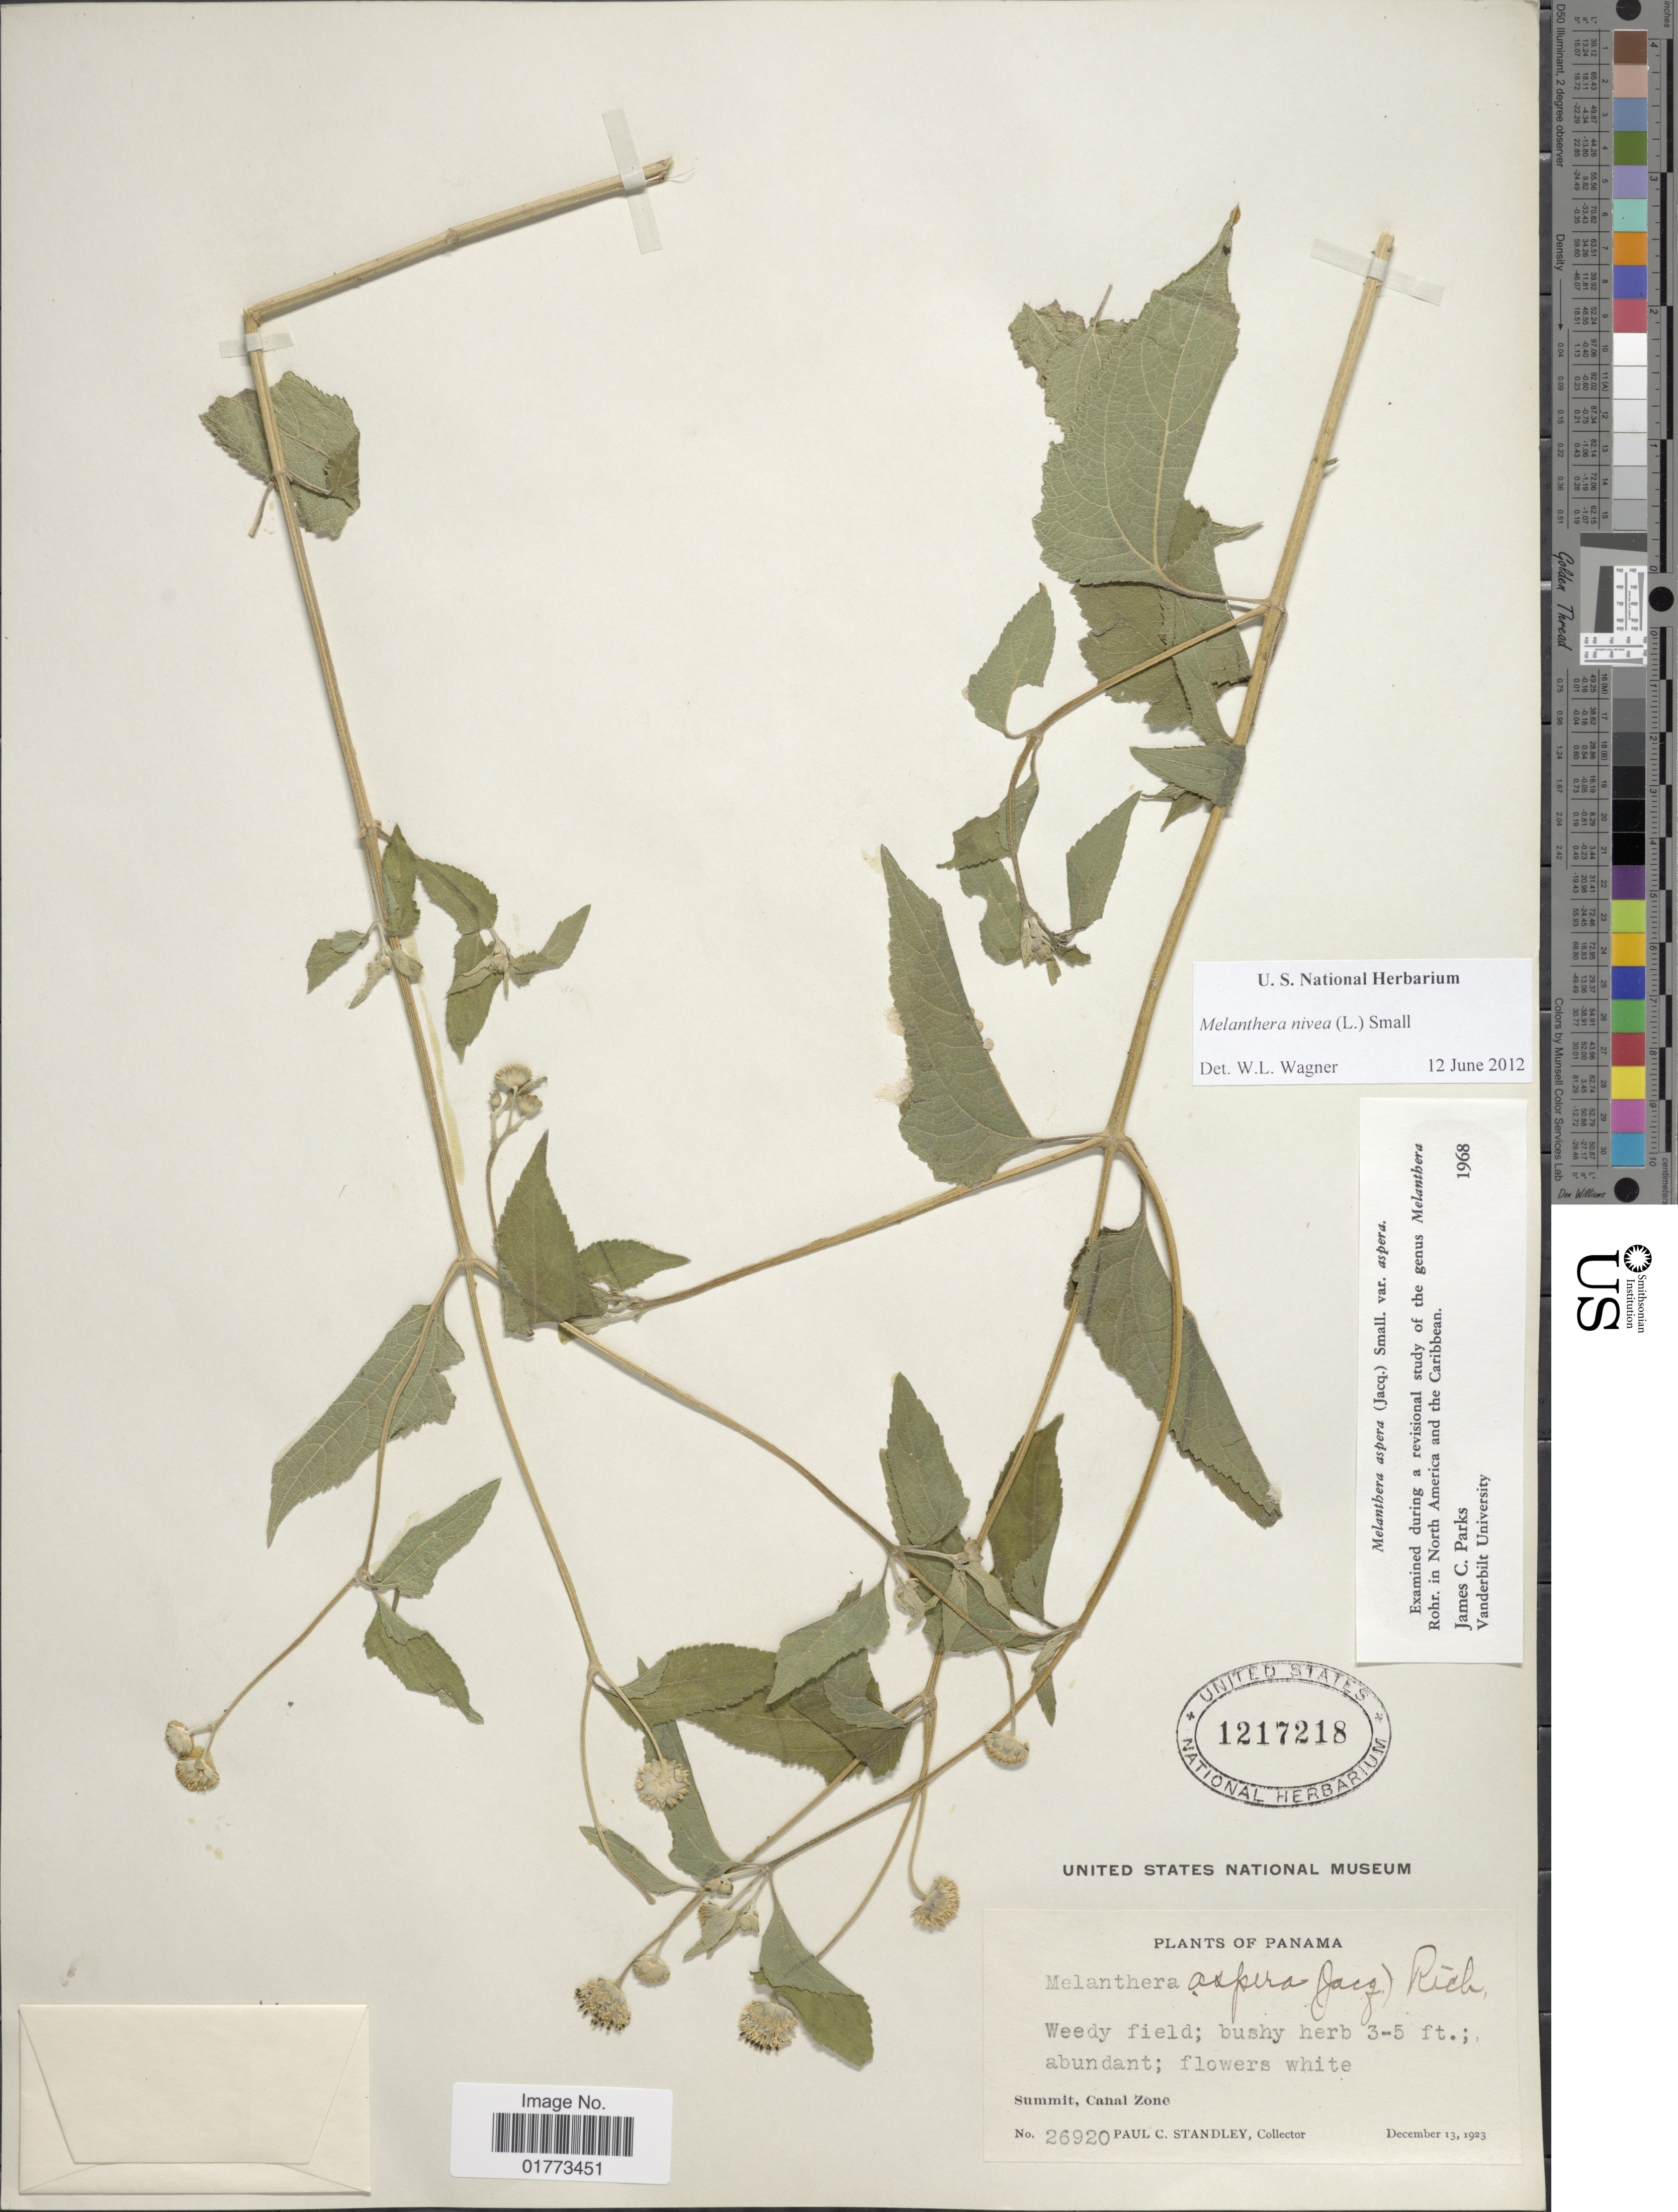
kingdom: Plantae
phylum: Tracheophyta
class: Magnoliopsida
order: Asterales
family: Asteraceae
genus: Melanthera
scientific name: Melanthera nivea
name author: (L.) Small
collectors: P. C. Standley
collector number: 26920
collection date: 1923-12-13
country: Panama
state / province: Colón / Panamá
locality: Summit, Canal Zone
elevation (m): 1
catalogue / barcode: US 1217218